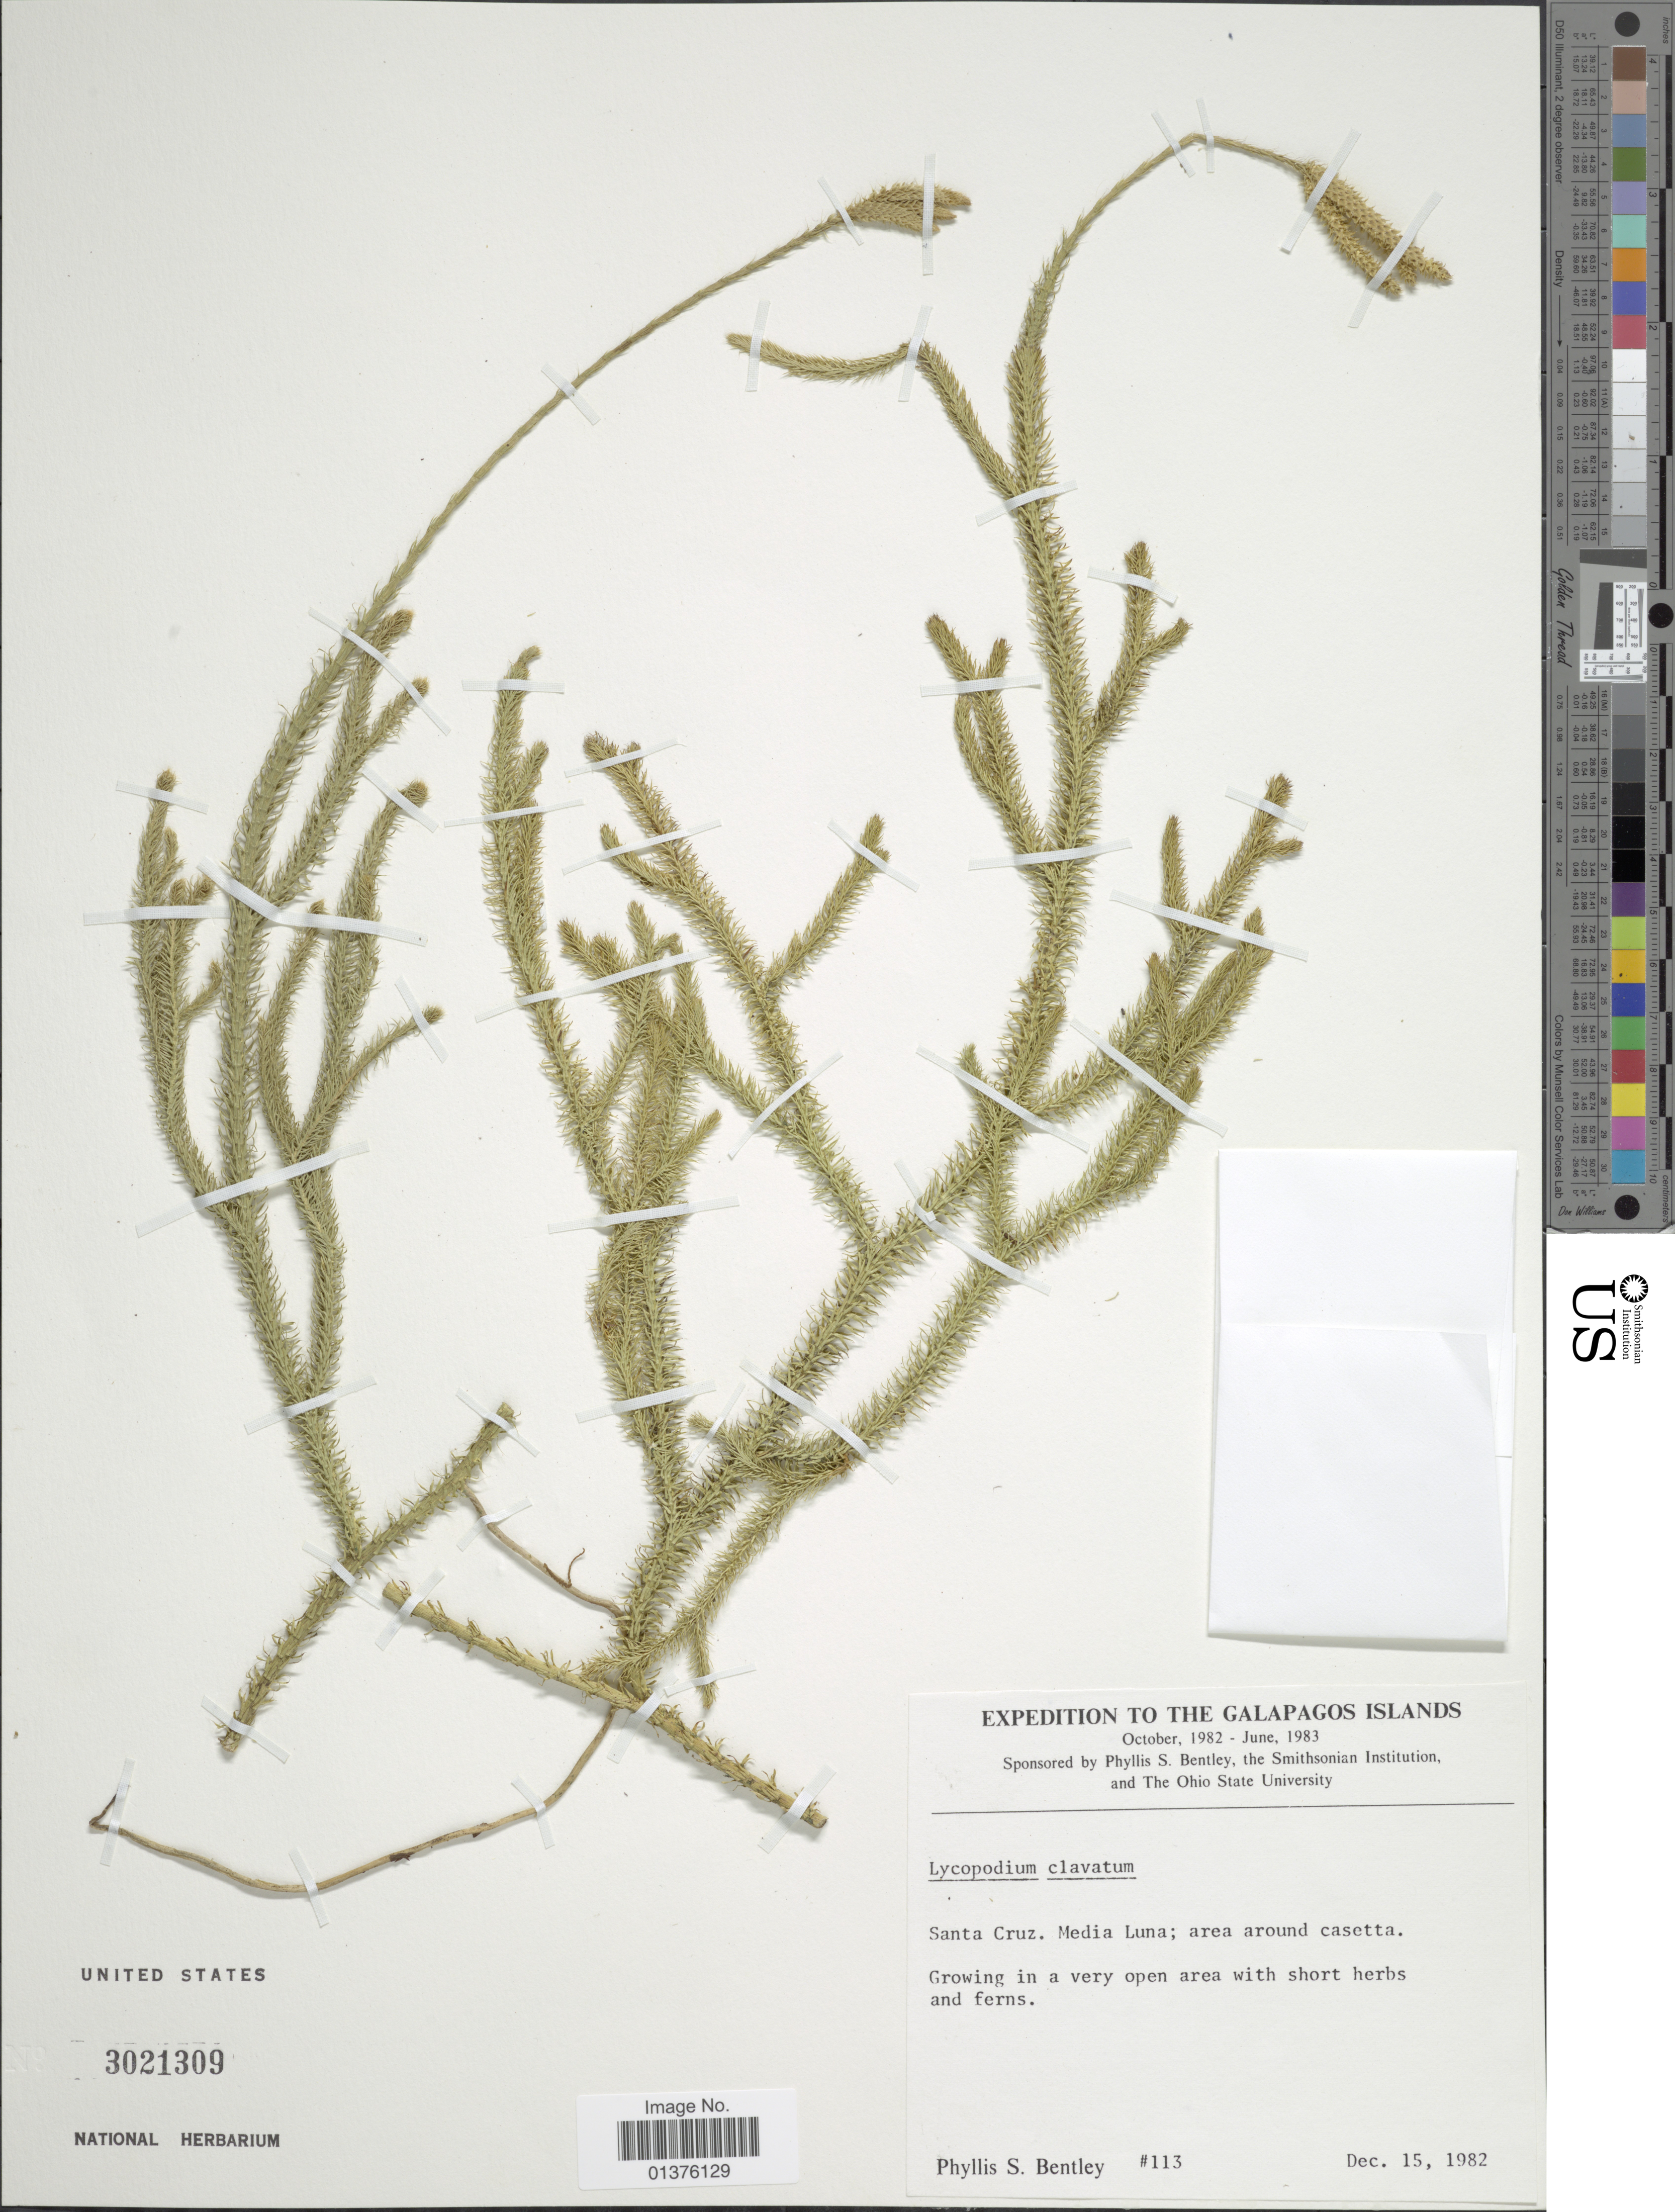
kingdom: Plantae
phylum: Tracheophyta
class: Lycopodiopsida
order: Lycopodiales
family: Lycopodiaceae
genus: Lycopodium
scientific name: Lycopodium clavatum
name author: L.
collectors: P. S. Bentley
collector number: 113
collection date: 1982-12-15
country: Ecuador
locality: Galapagos Islands, Santa Cruz, Media Luna; area around casetta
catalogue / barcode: US 3021309